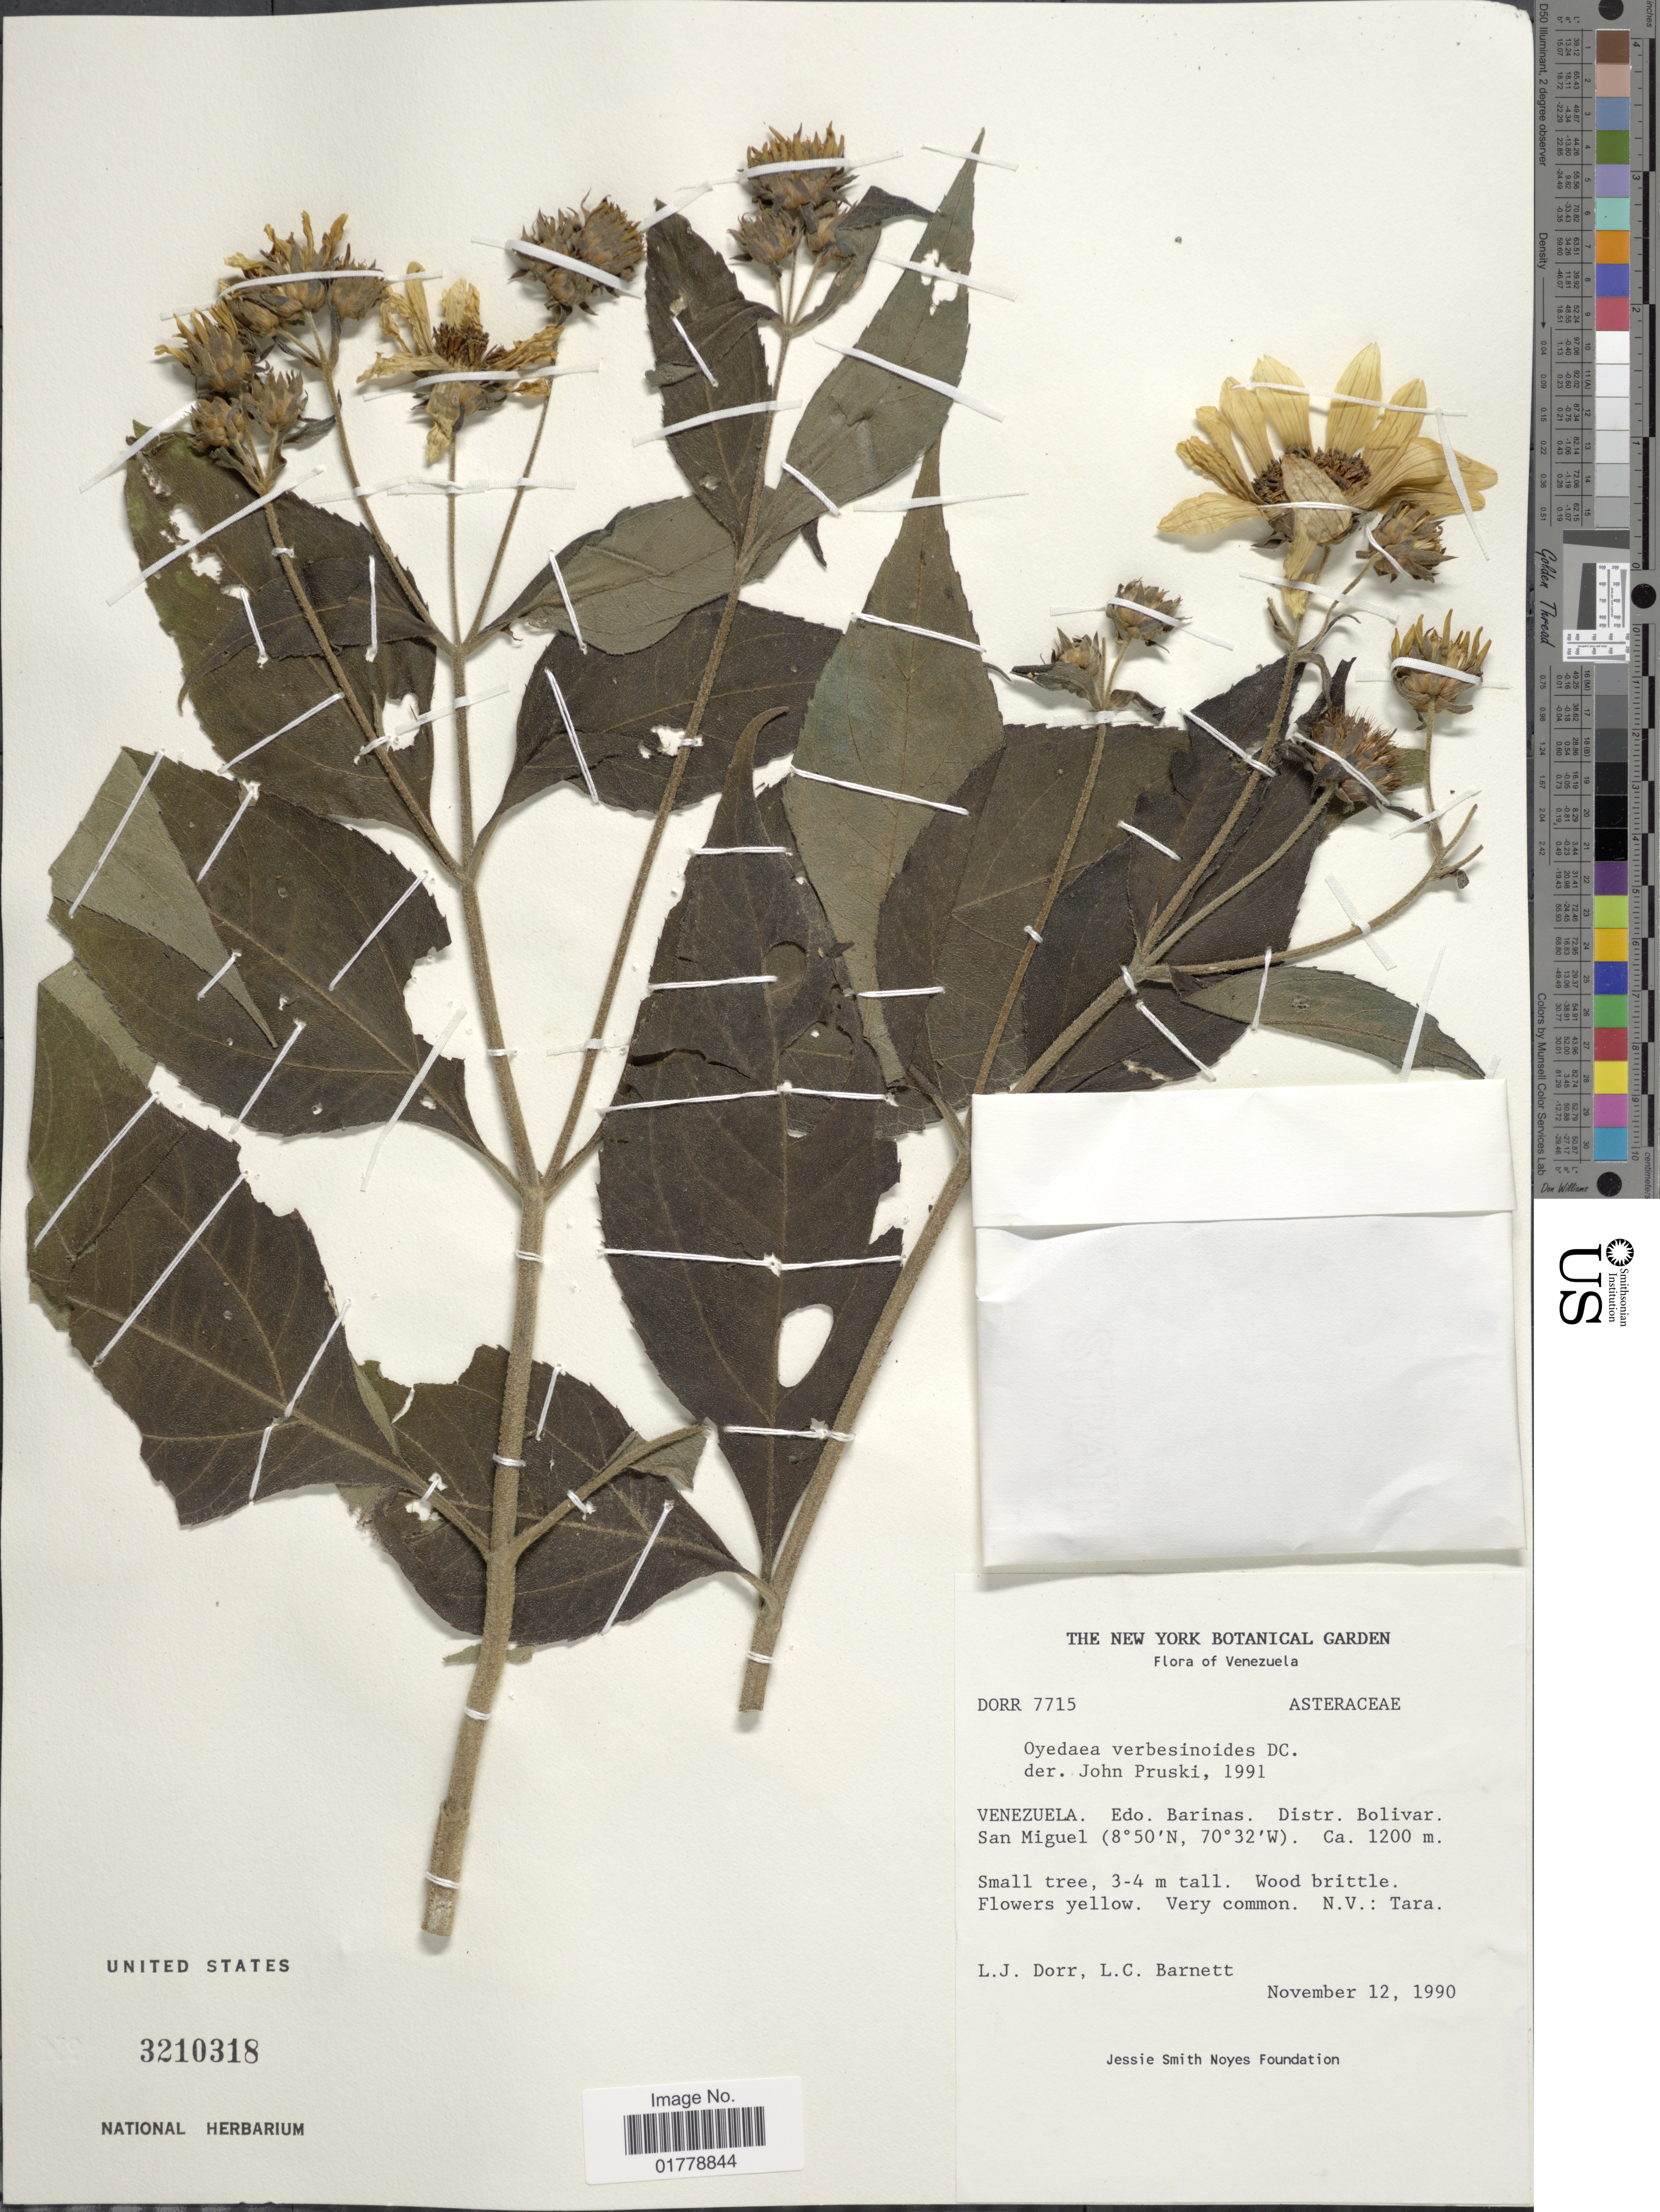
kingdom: Plantae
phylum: Tracheophyta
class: Magnoliopsida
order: Asterales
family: Asteraceae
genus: Oyedaea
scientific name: Oyedaea verbesinoides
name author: DC.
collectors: L. J. Dorr & L. C. Barnett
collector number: DORR 7715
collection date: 1990-11-12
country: Venezuela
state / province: Barinas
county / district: Bolívar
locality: San Miguel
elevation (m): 1200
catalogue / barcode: US 3210318